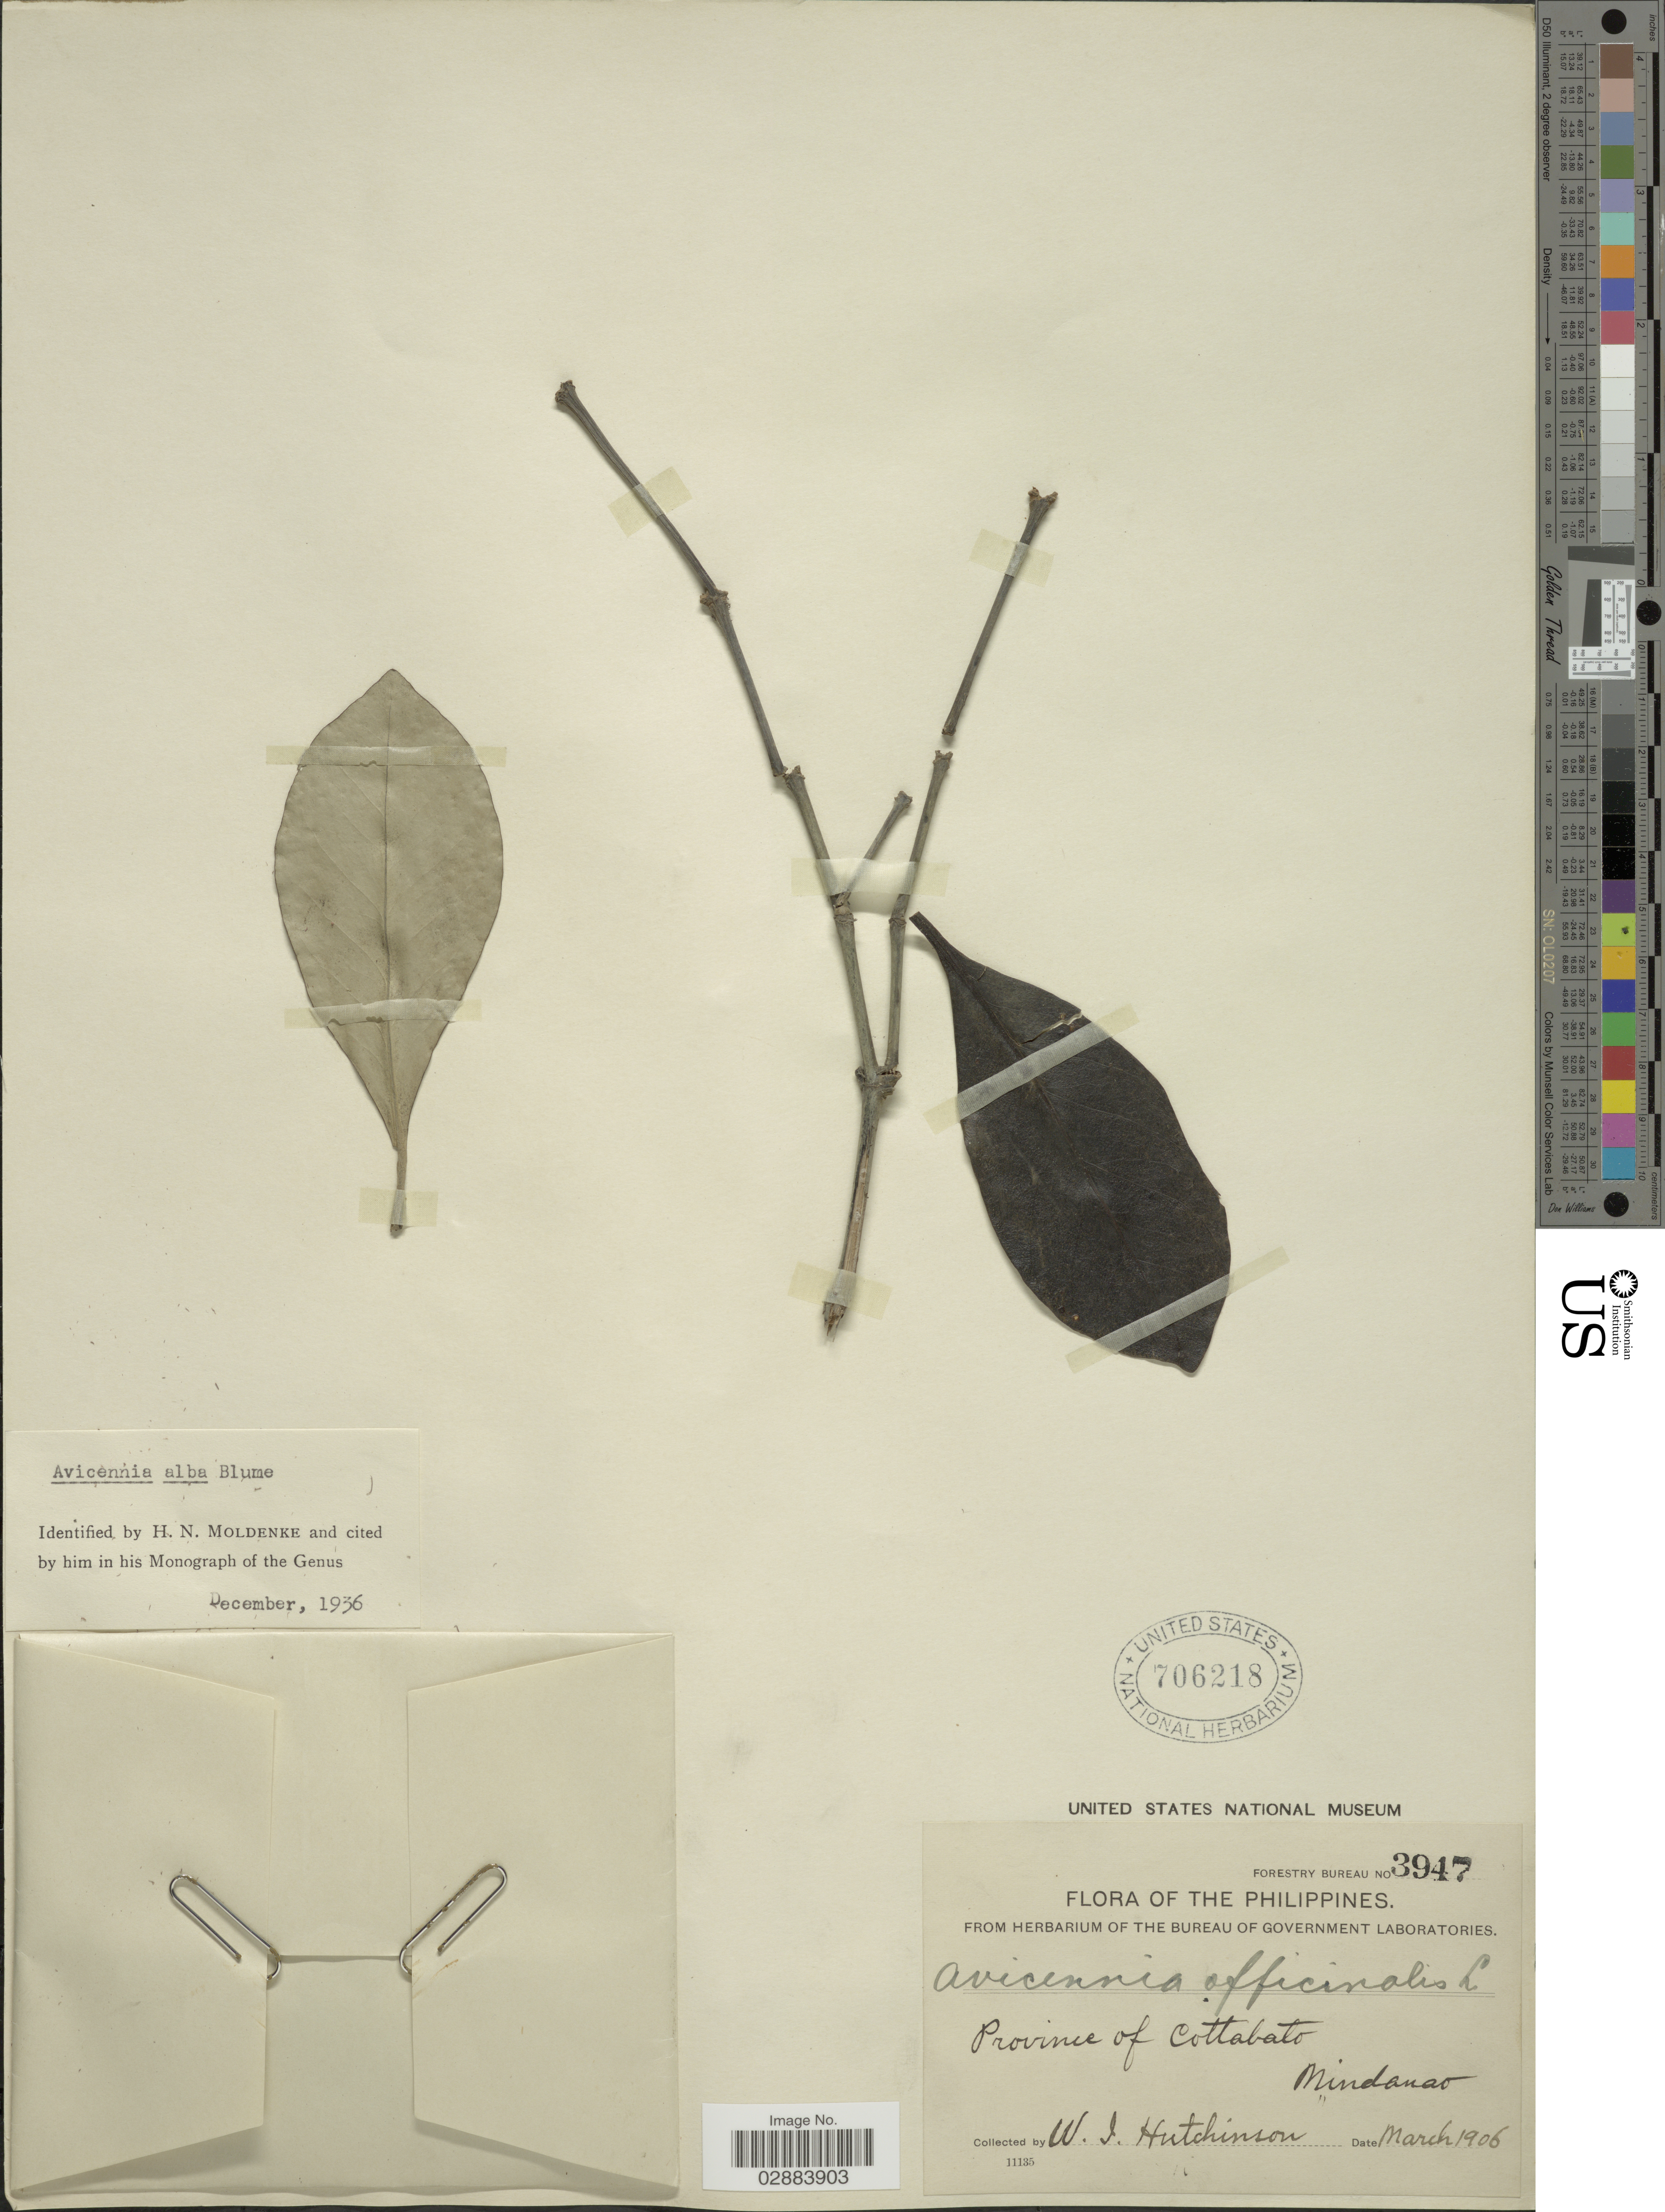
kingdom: Plantae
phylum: Tracheophyta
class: Magnoliopsida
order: Lamiales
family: Acanthaceae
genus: Avicennia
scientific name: Avicennia alba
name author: Blume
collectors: W. J. Hutchinson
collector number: Forestry Bureau 3947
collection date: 1906-03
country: Philippines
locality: Province of Cottabato, Mindanao.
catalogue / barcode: US 706218